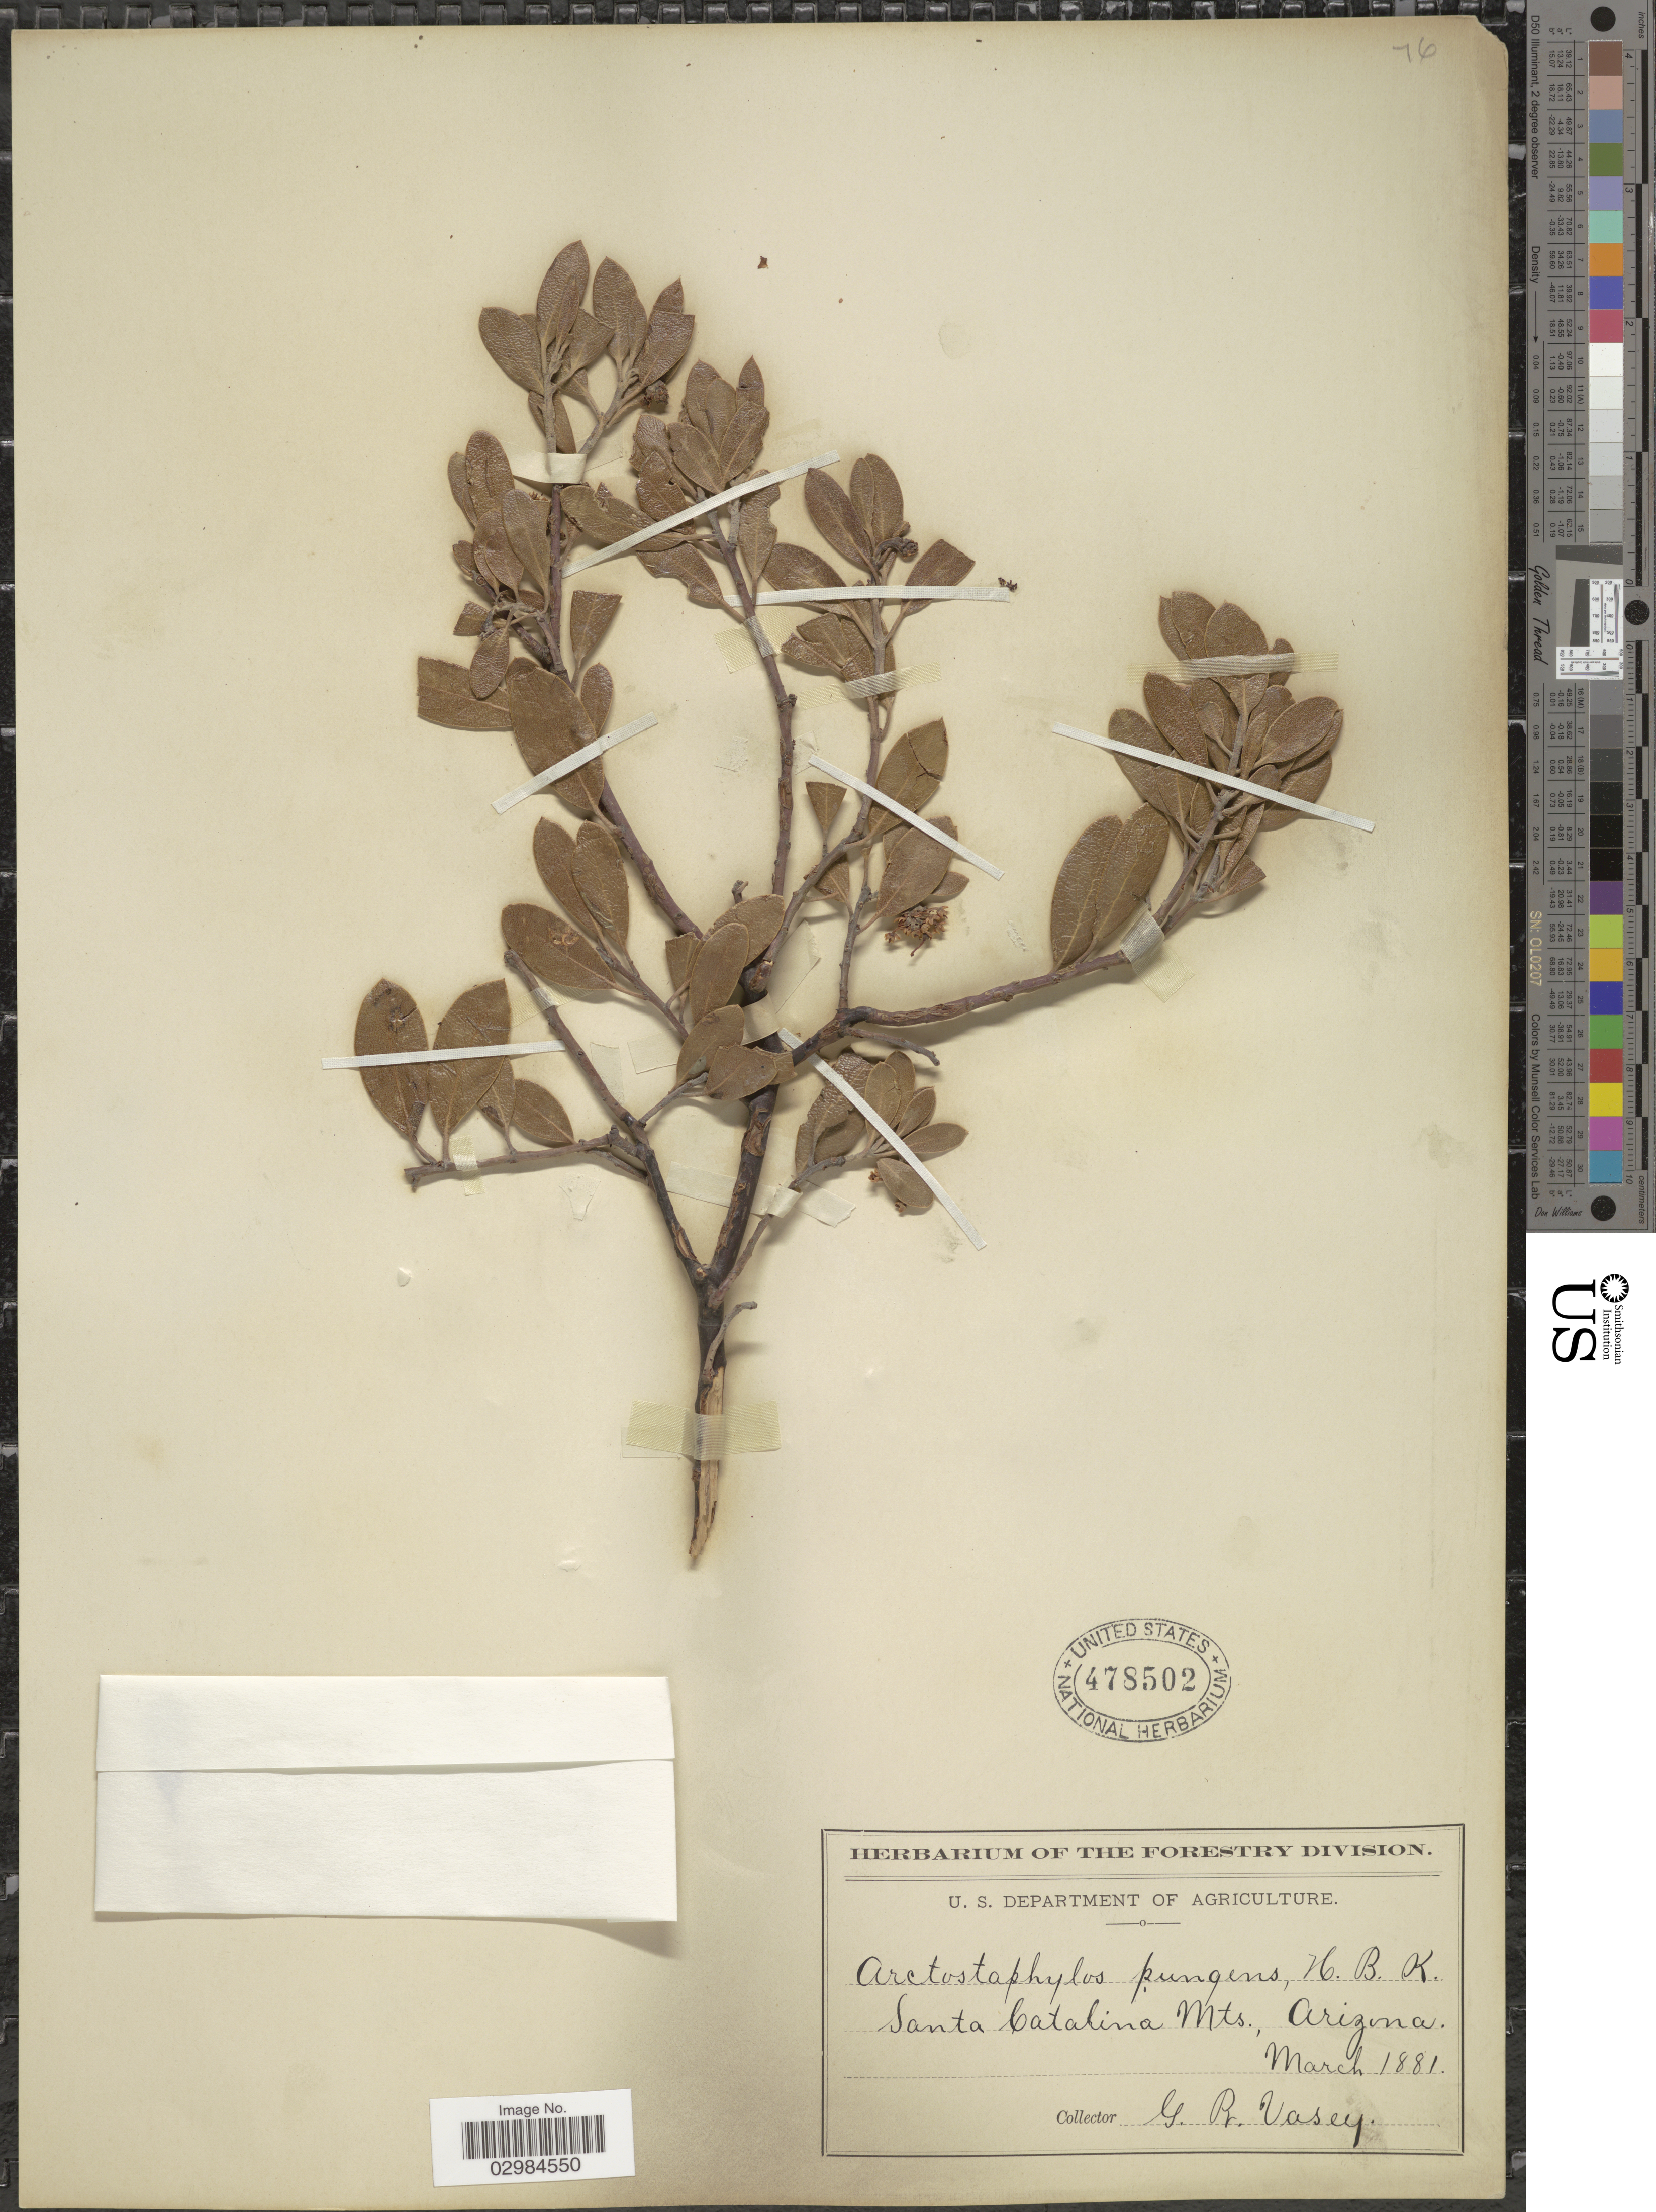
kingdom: Plantae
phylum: Tracheophyta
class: Magnoliopsida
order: Ericales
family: Ericaceae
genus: Arctostaphylos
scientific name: Arctostaphylos pungens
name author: Kunth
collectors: G. R. Vasey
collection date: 1881-03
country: United States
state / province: Arizona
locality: Santa Catalina Mts.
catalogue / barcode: US 478502